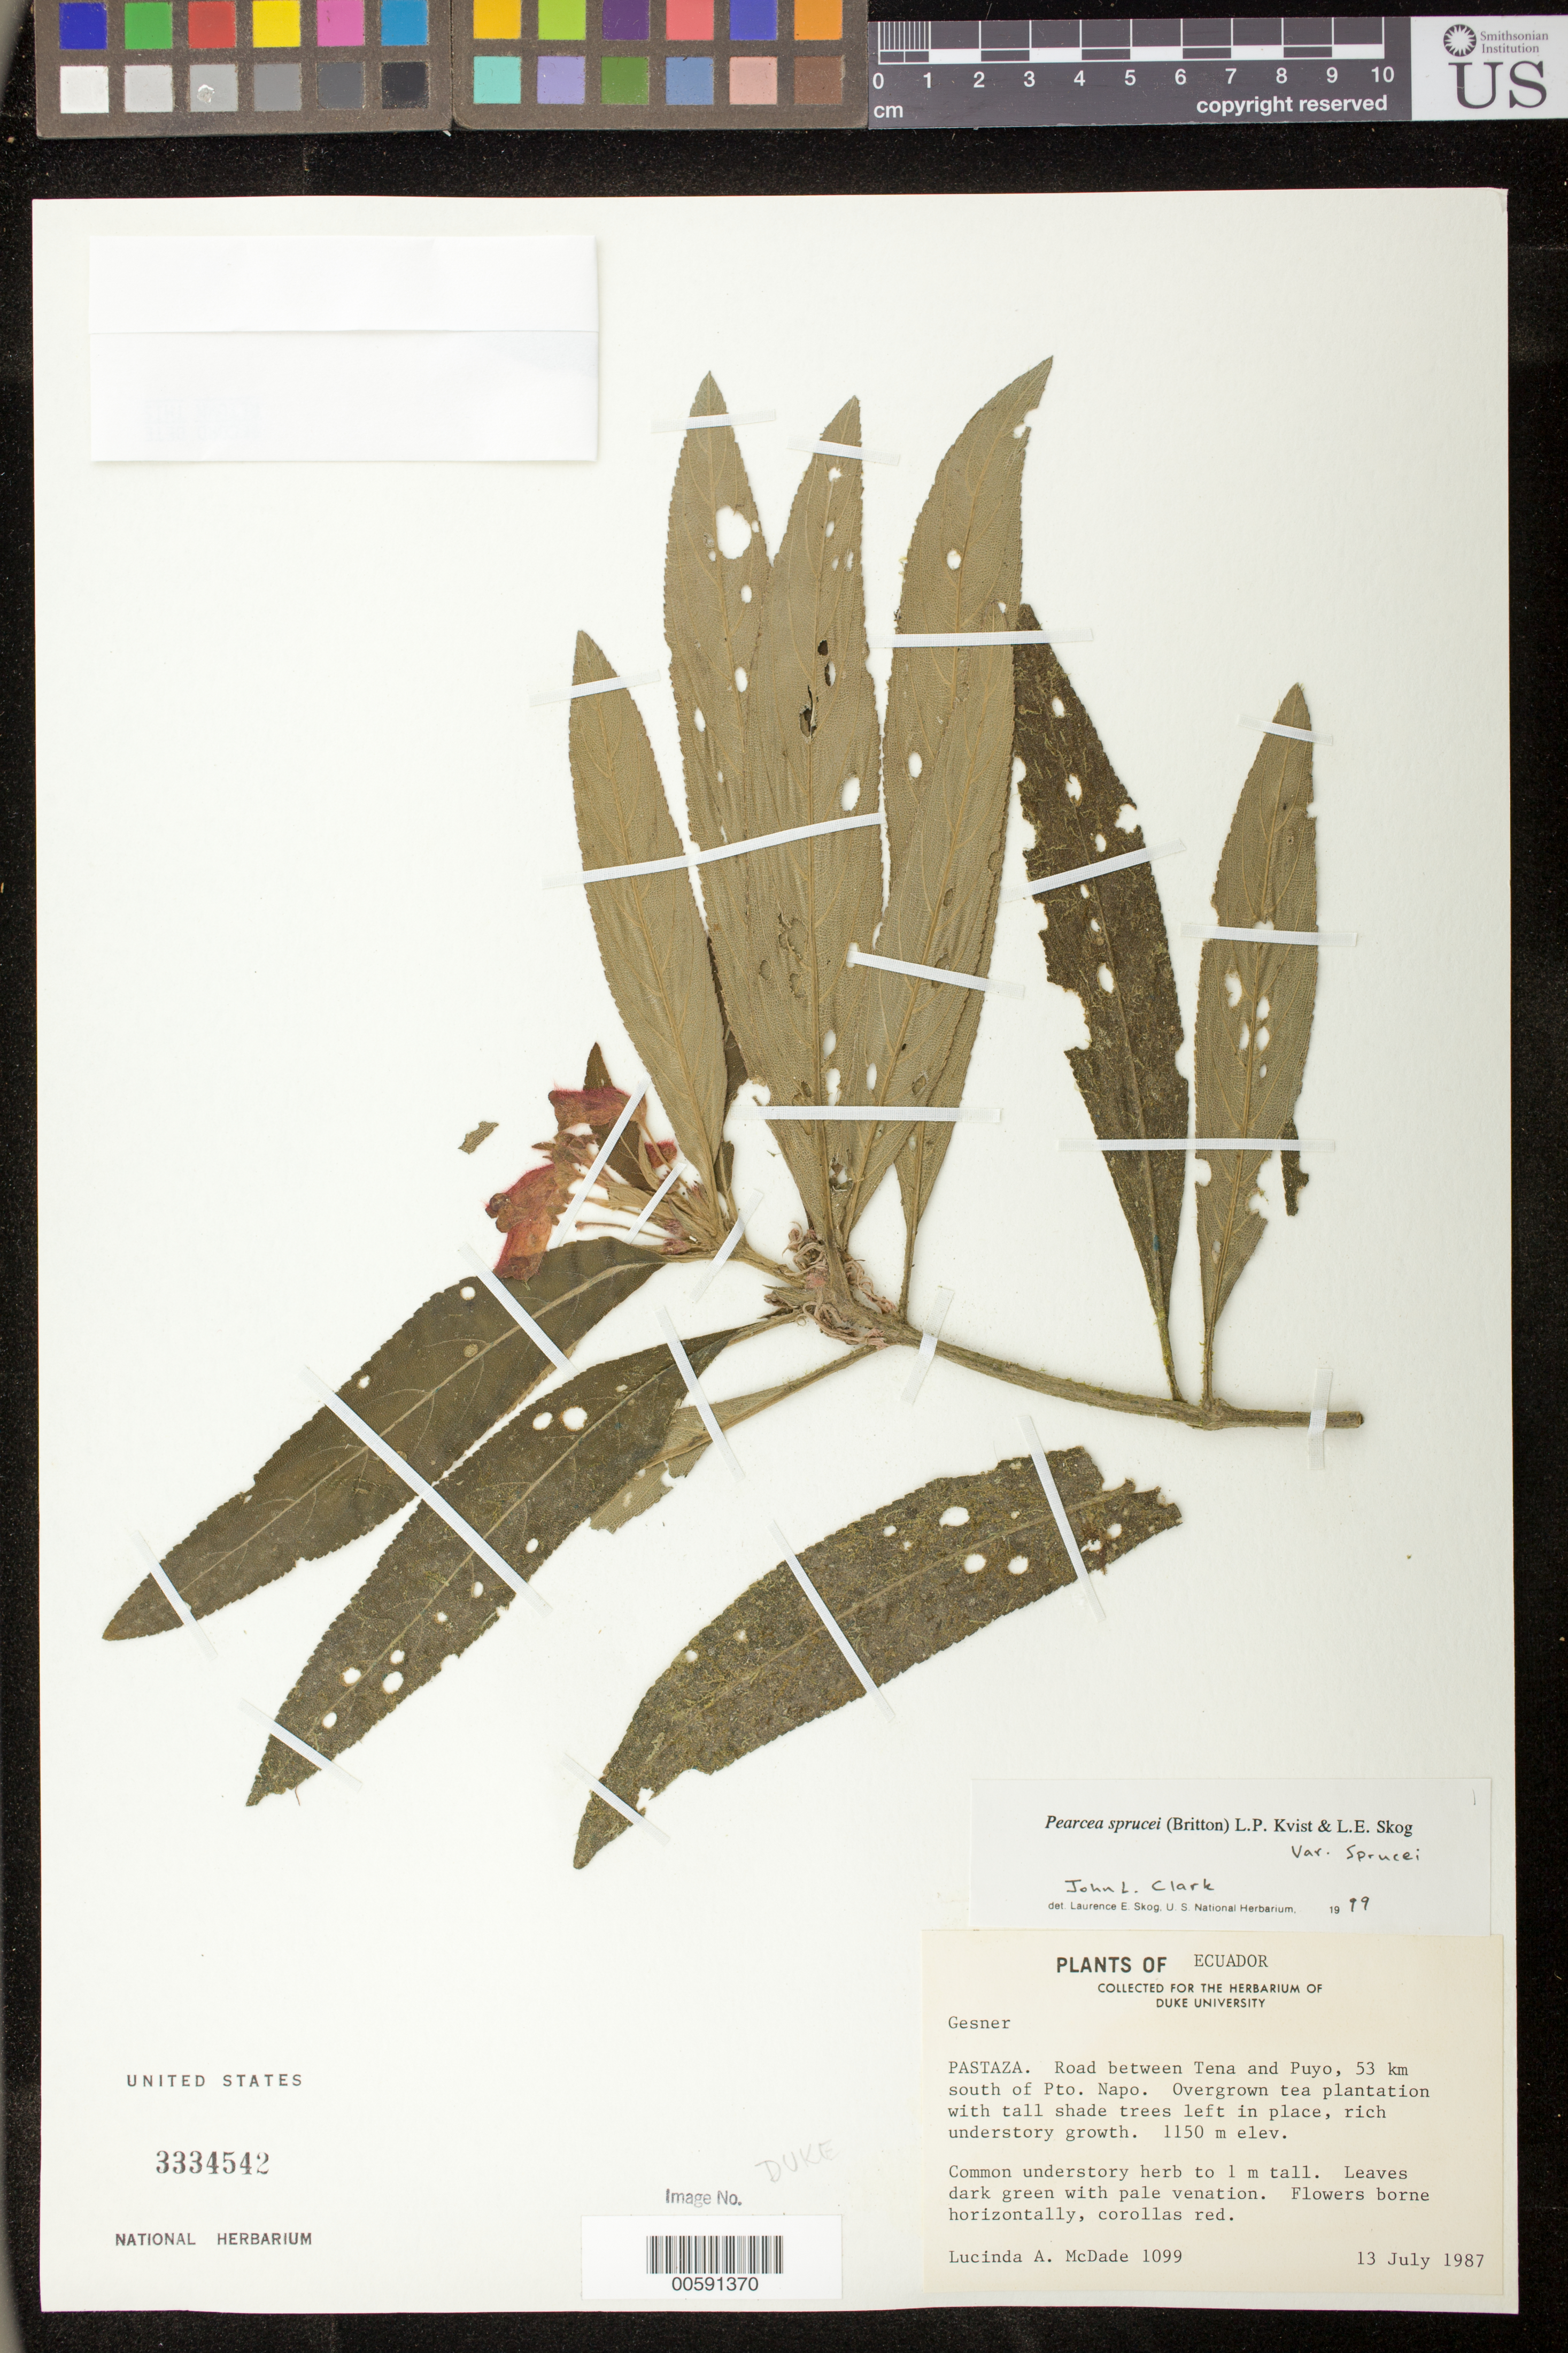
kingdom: Plantae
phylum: Tracheophyta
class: Magnoliopsida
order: Lamiales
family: Gesneriaceae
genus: Pearcea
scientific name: Pearcea sprucei var. sprucei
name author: (Britton ex Rusby) L.P. Kvist & L.E. Skog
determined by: Skog, Laurence E.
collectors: L. McDade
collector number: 1099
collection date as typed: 13 Jul 1987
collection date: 1987-07-13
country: Ecuador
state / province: Pastaza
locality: Road between Tena and Puyo, 53 km S of Pto. Napo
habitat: Overgrown tea plantation with tall shade trees left in place, rich understory growth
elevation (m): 1150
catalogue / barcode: US 3334542